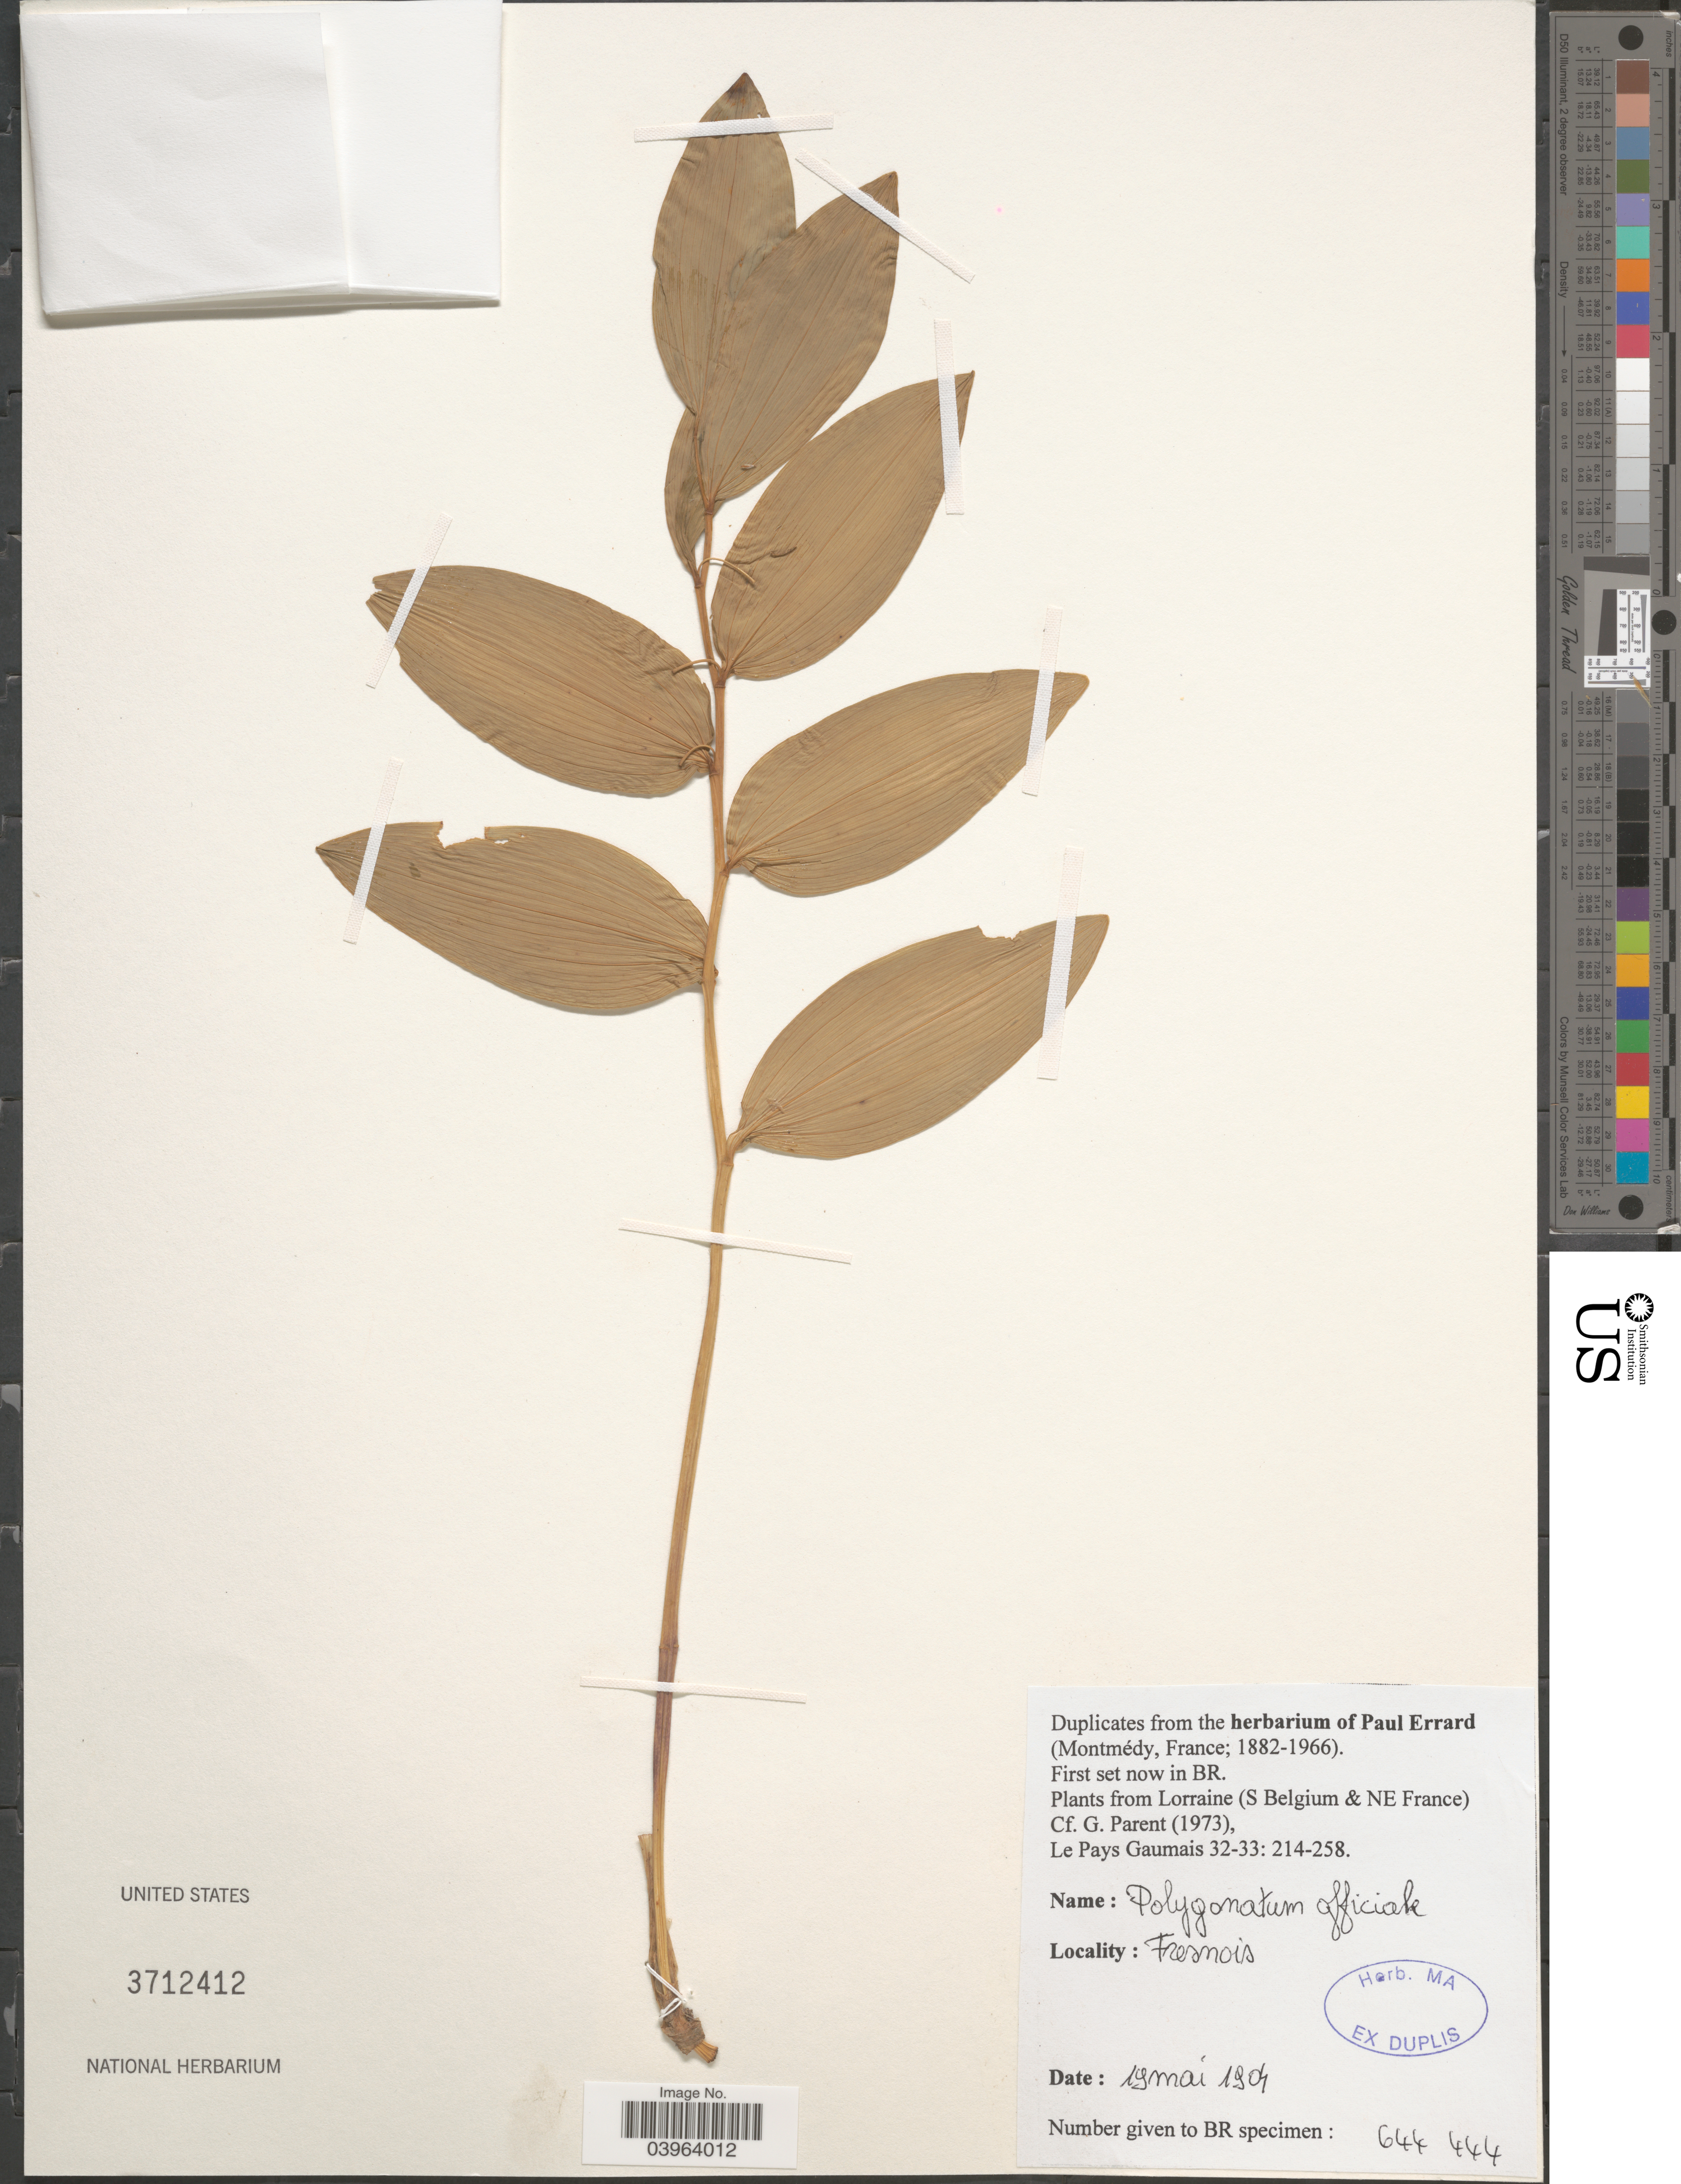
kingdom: Plantae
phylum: Tracheophyta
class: Liliopsida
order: Asparagales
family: Asparagaceae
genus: Polygonatum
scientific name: Polygonatum officinale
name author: All.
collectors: ex herb. of Paul Errard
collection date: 1904-05-19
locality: Lorraine (S Belgium & NE France). Fresnois.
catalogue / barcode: US 3712412